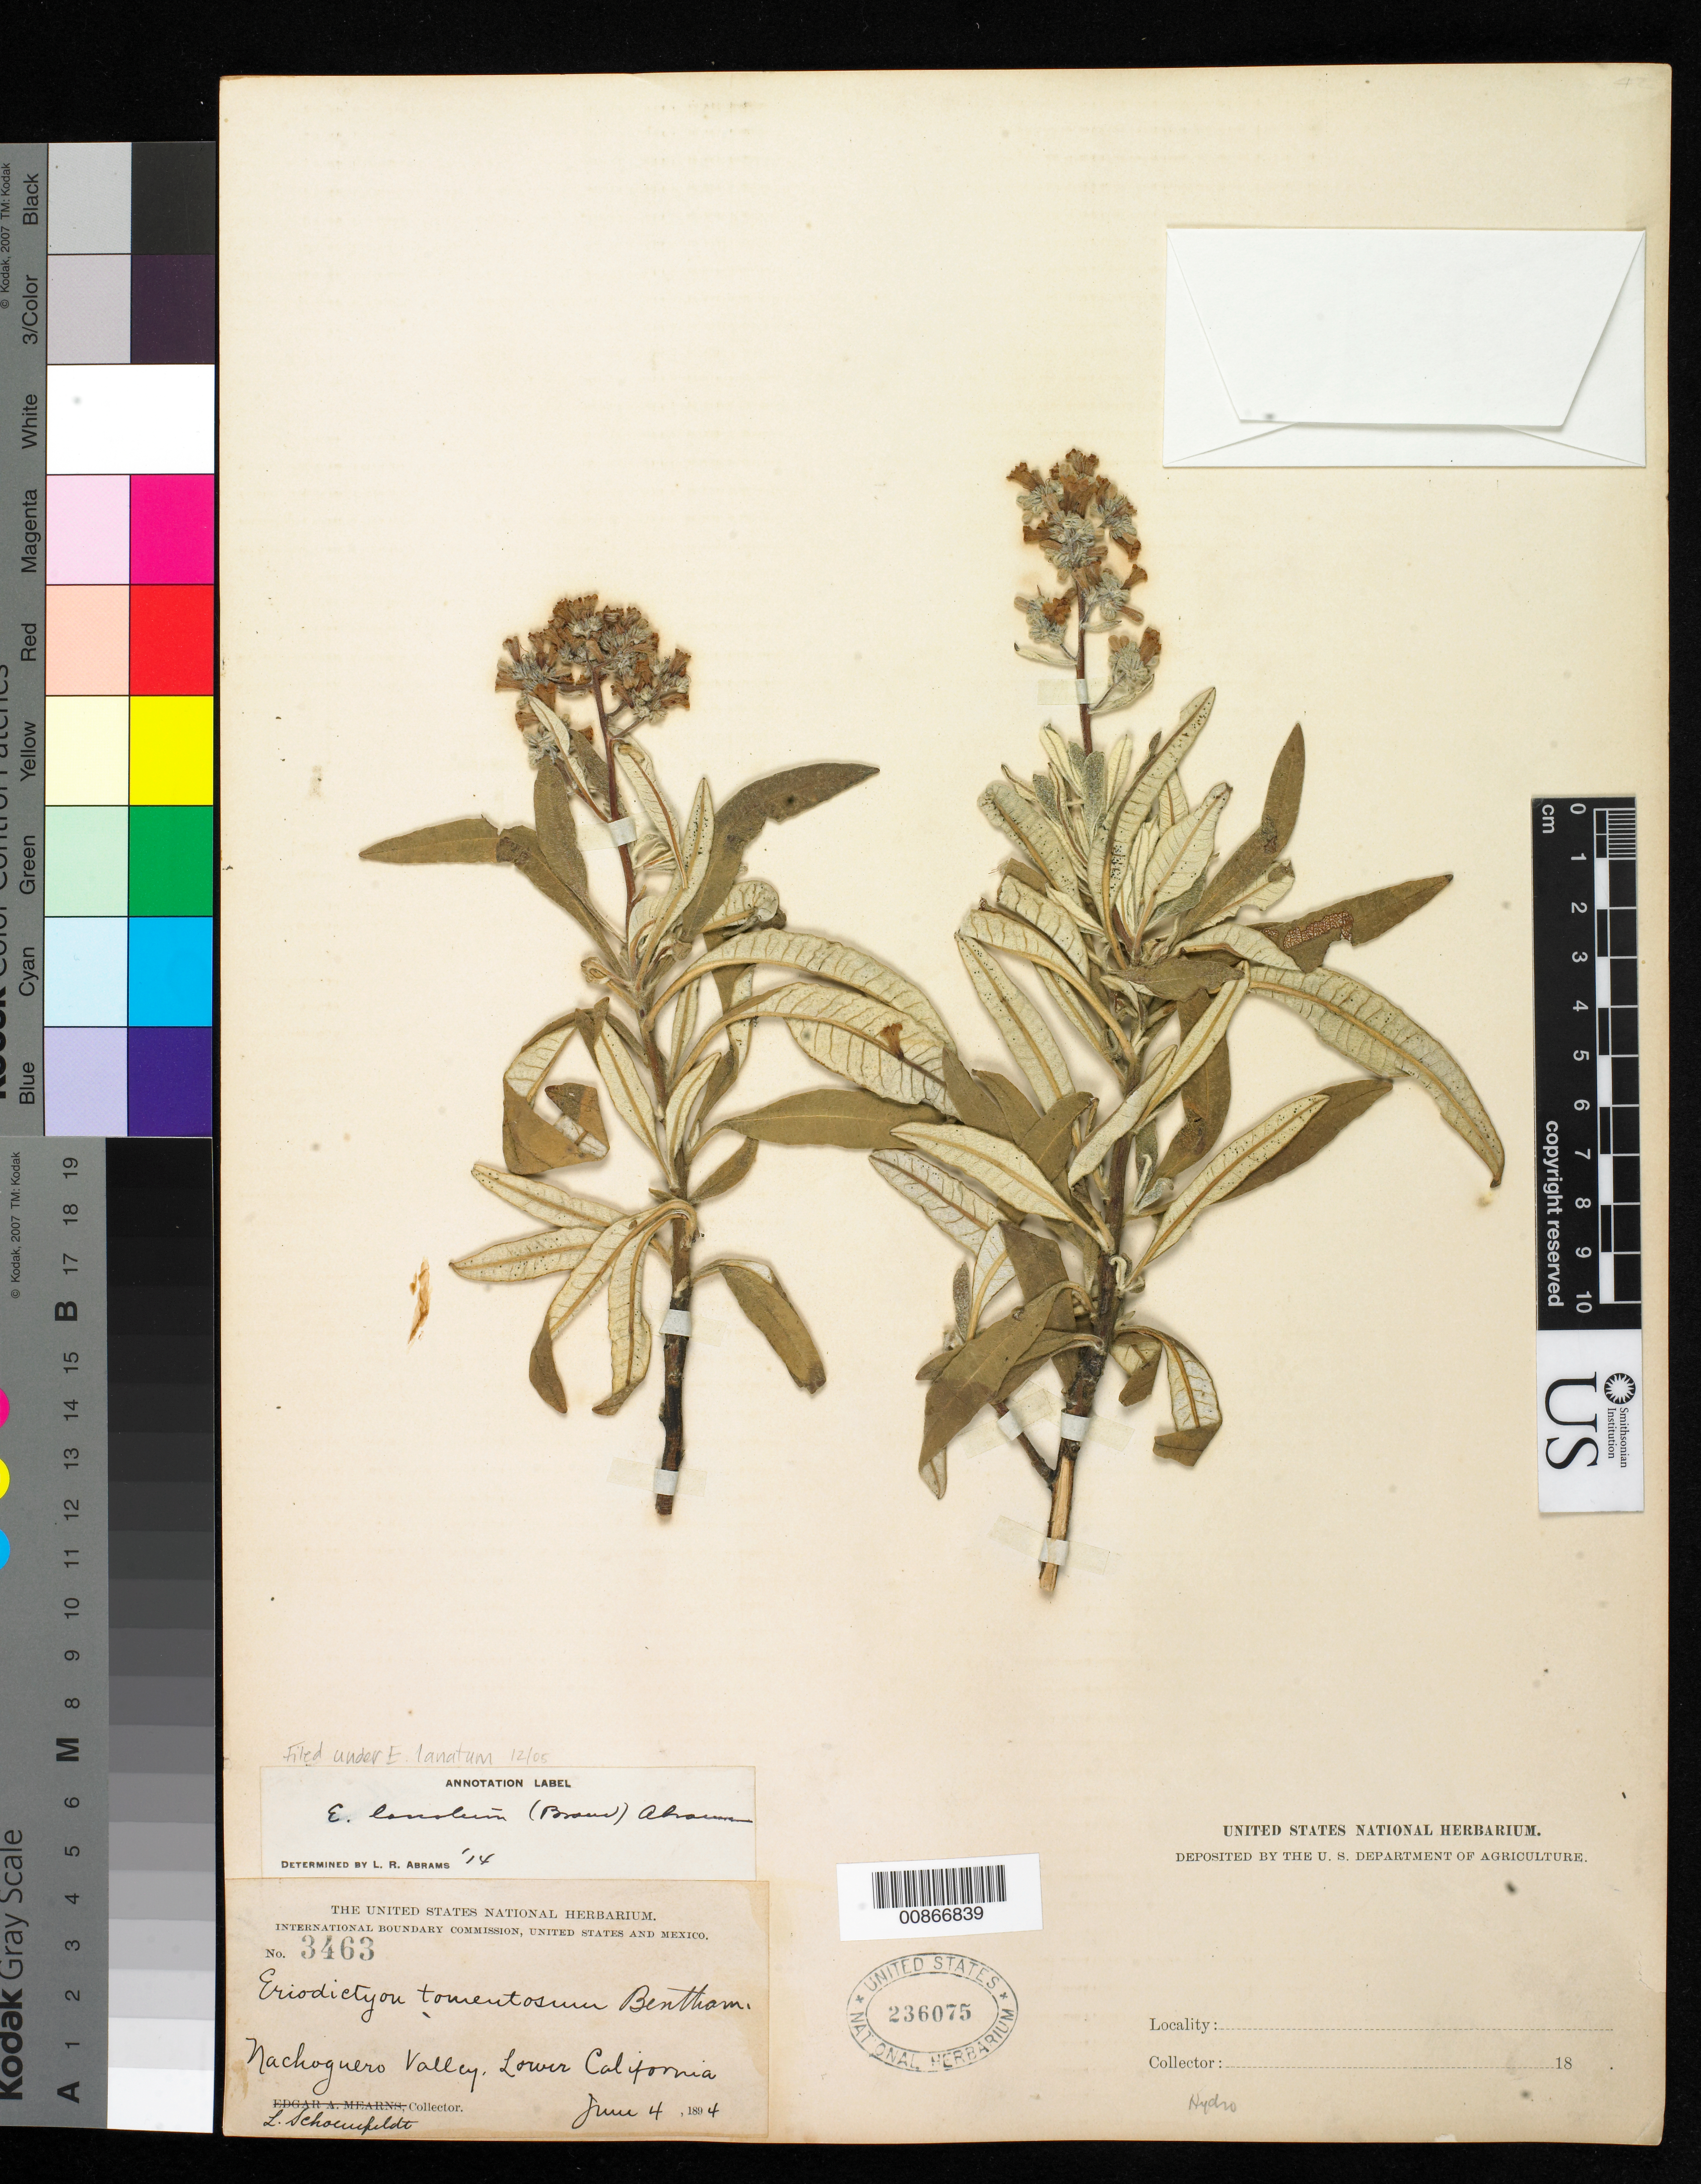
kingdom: Plantae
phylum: Tracheophyta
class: Magnoliopsida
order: Boraginales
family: Namaceae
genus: Eriodictyon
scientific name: Eriodictyon trichocalyx var. lanatum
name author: (Brand) Jeps.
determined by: Rogers, Z. S.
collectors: L. Schoenfeldt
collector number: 3463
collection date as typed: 04 Jun 1894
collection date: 1894-06-04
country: Mexico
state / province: Baja California Norte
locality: Nachoguero Valley, Baja California.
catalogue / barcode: US 236075